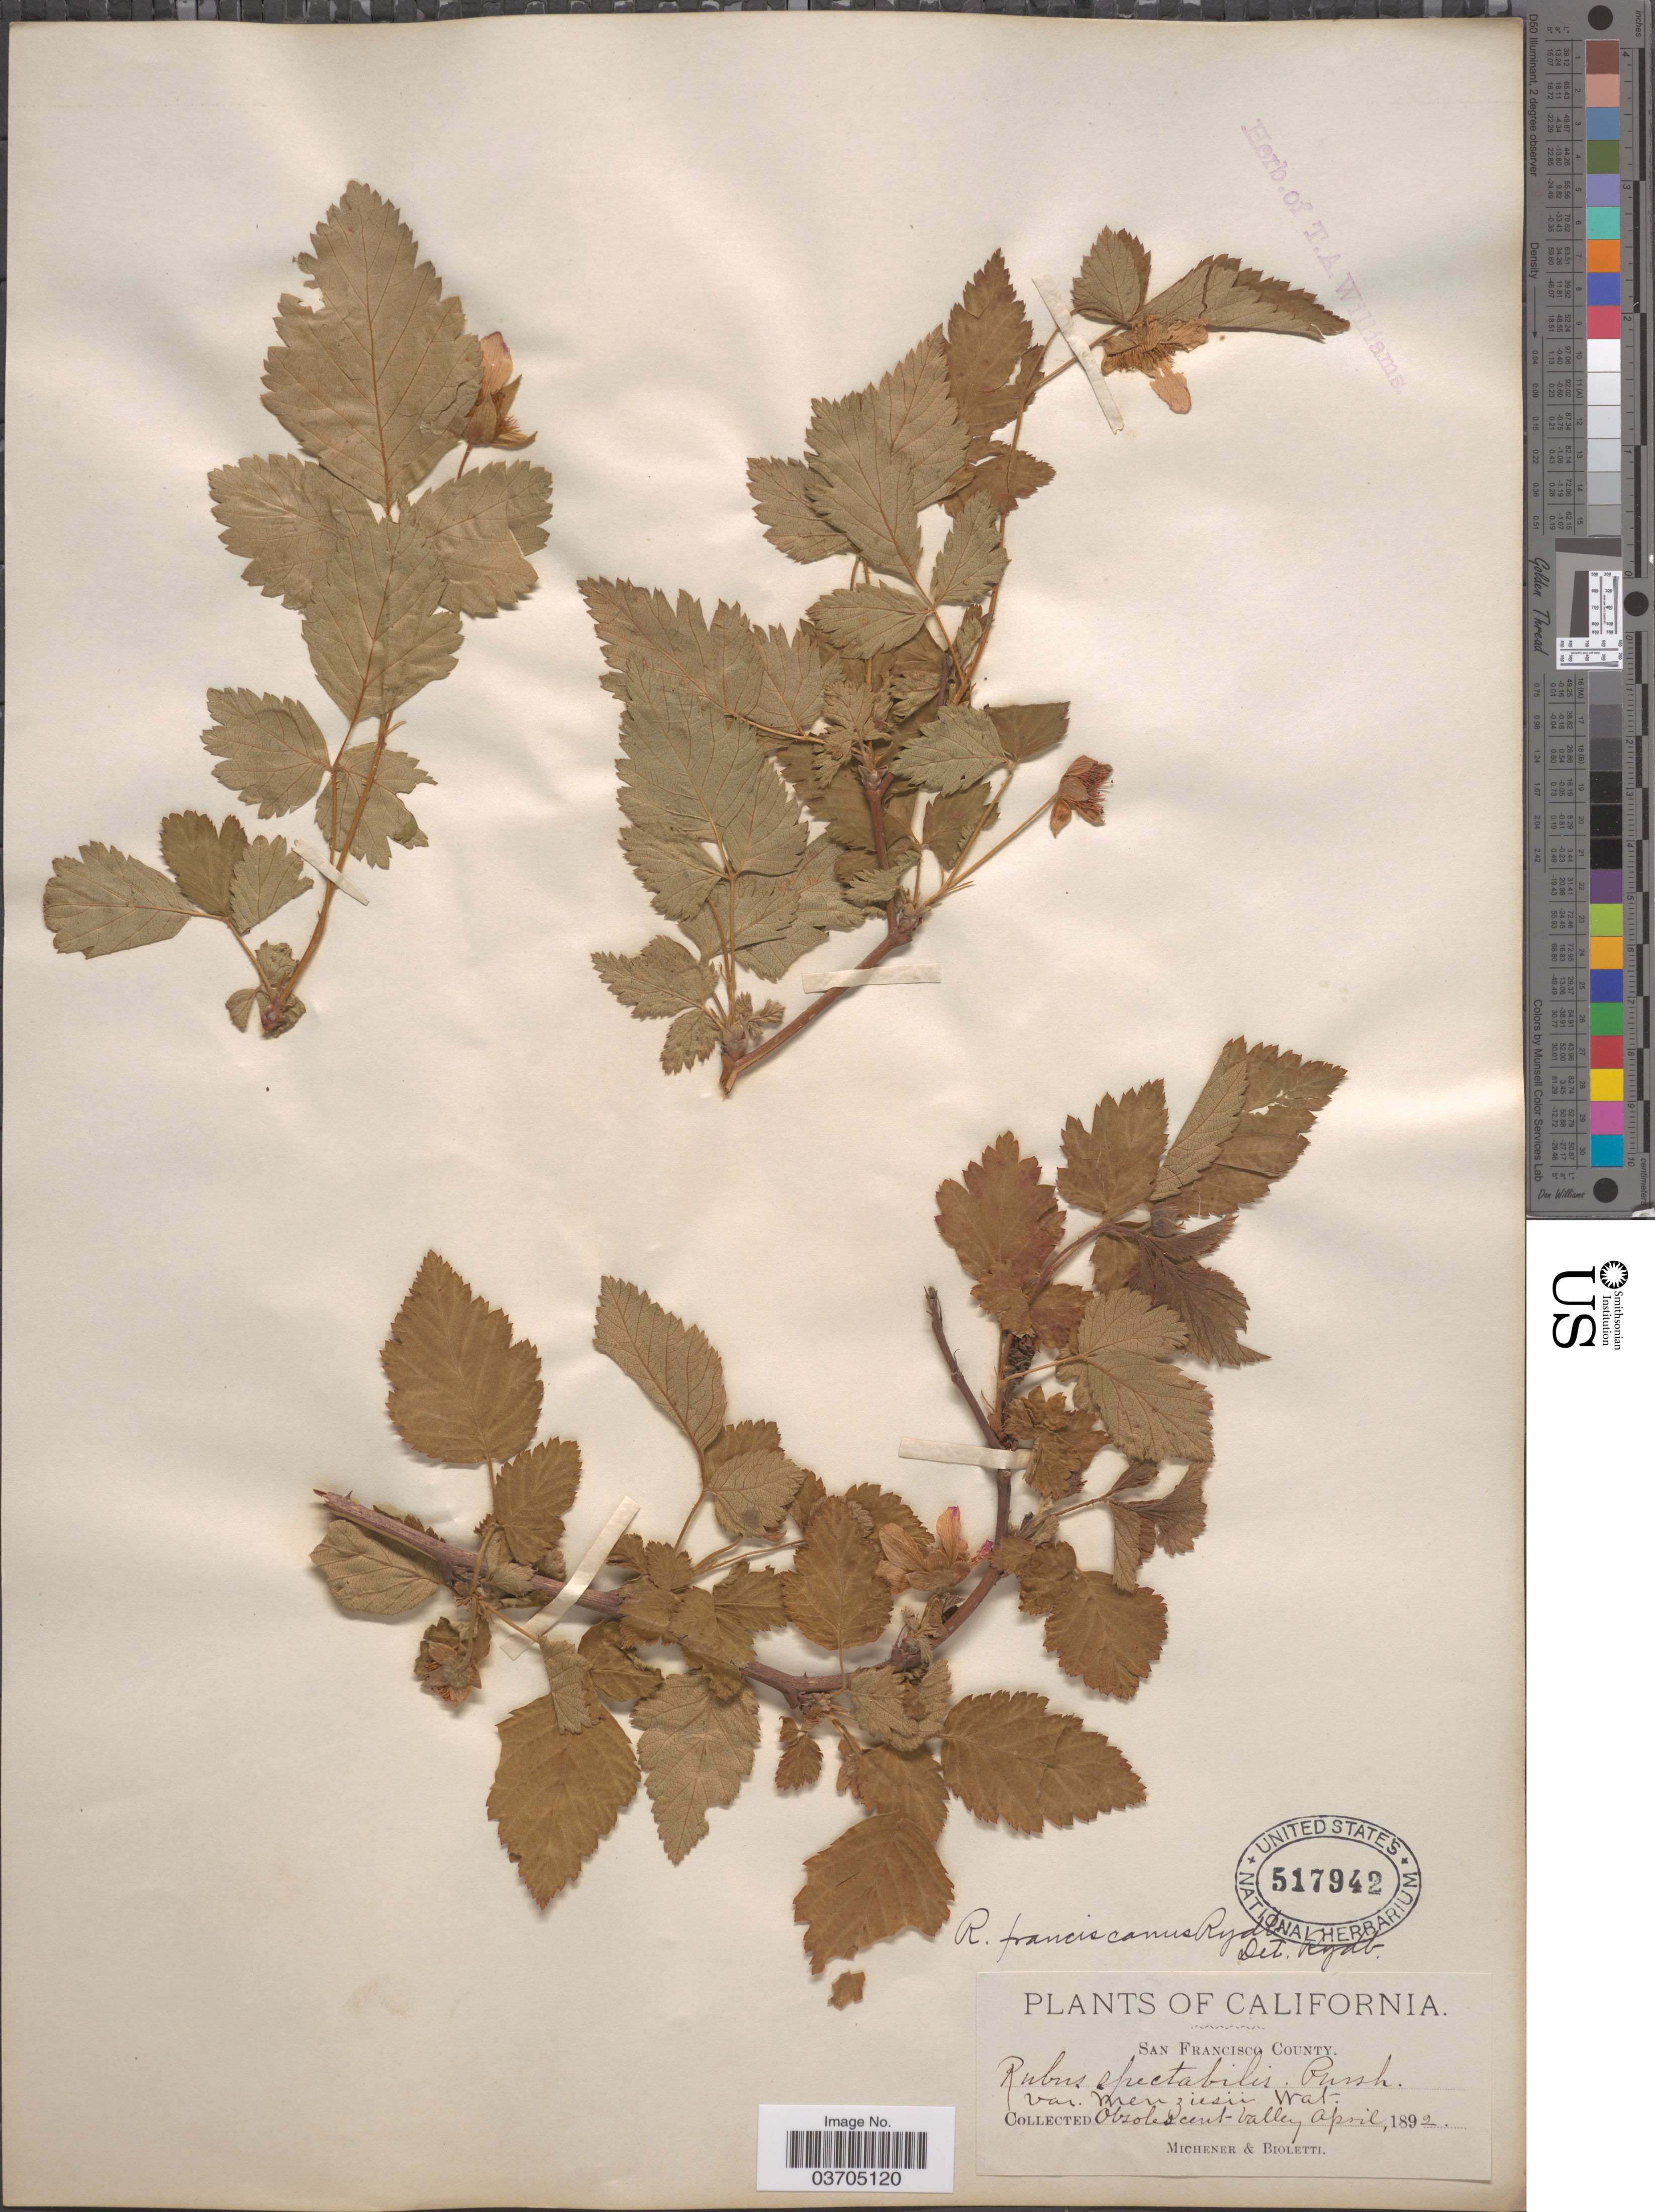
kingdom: Plantae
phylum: Tracheophyta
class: Magnoliopsida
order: Rosales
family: Rosaceae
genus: Rubus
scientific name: Rubus franciscanus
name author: Rydb.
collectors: -. Michener & -- Bioletti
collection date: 1892-04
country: United States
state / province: California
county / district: San Francisco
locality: San Francisco County. Obsolescent Valley.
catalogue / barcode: US 517942